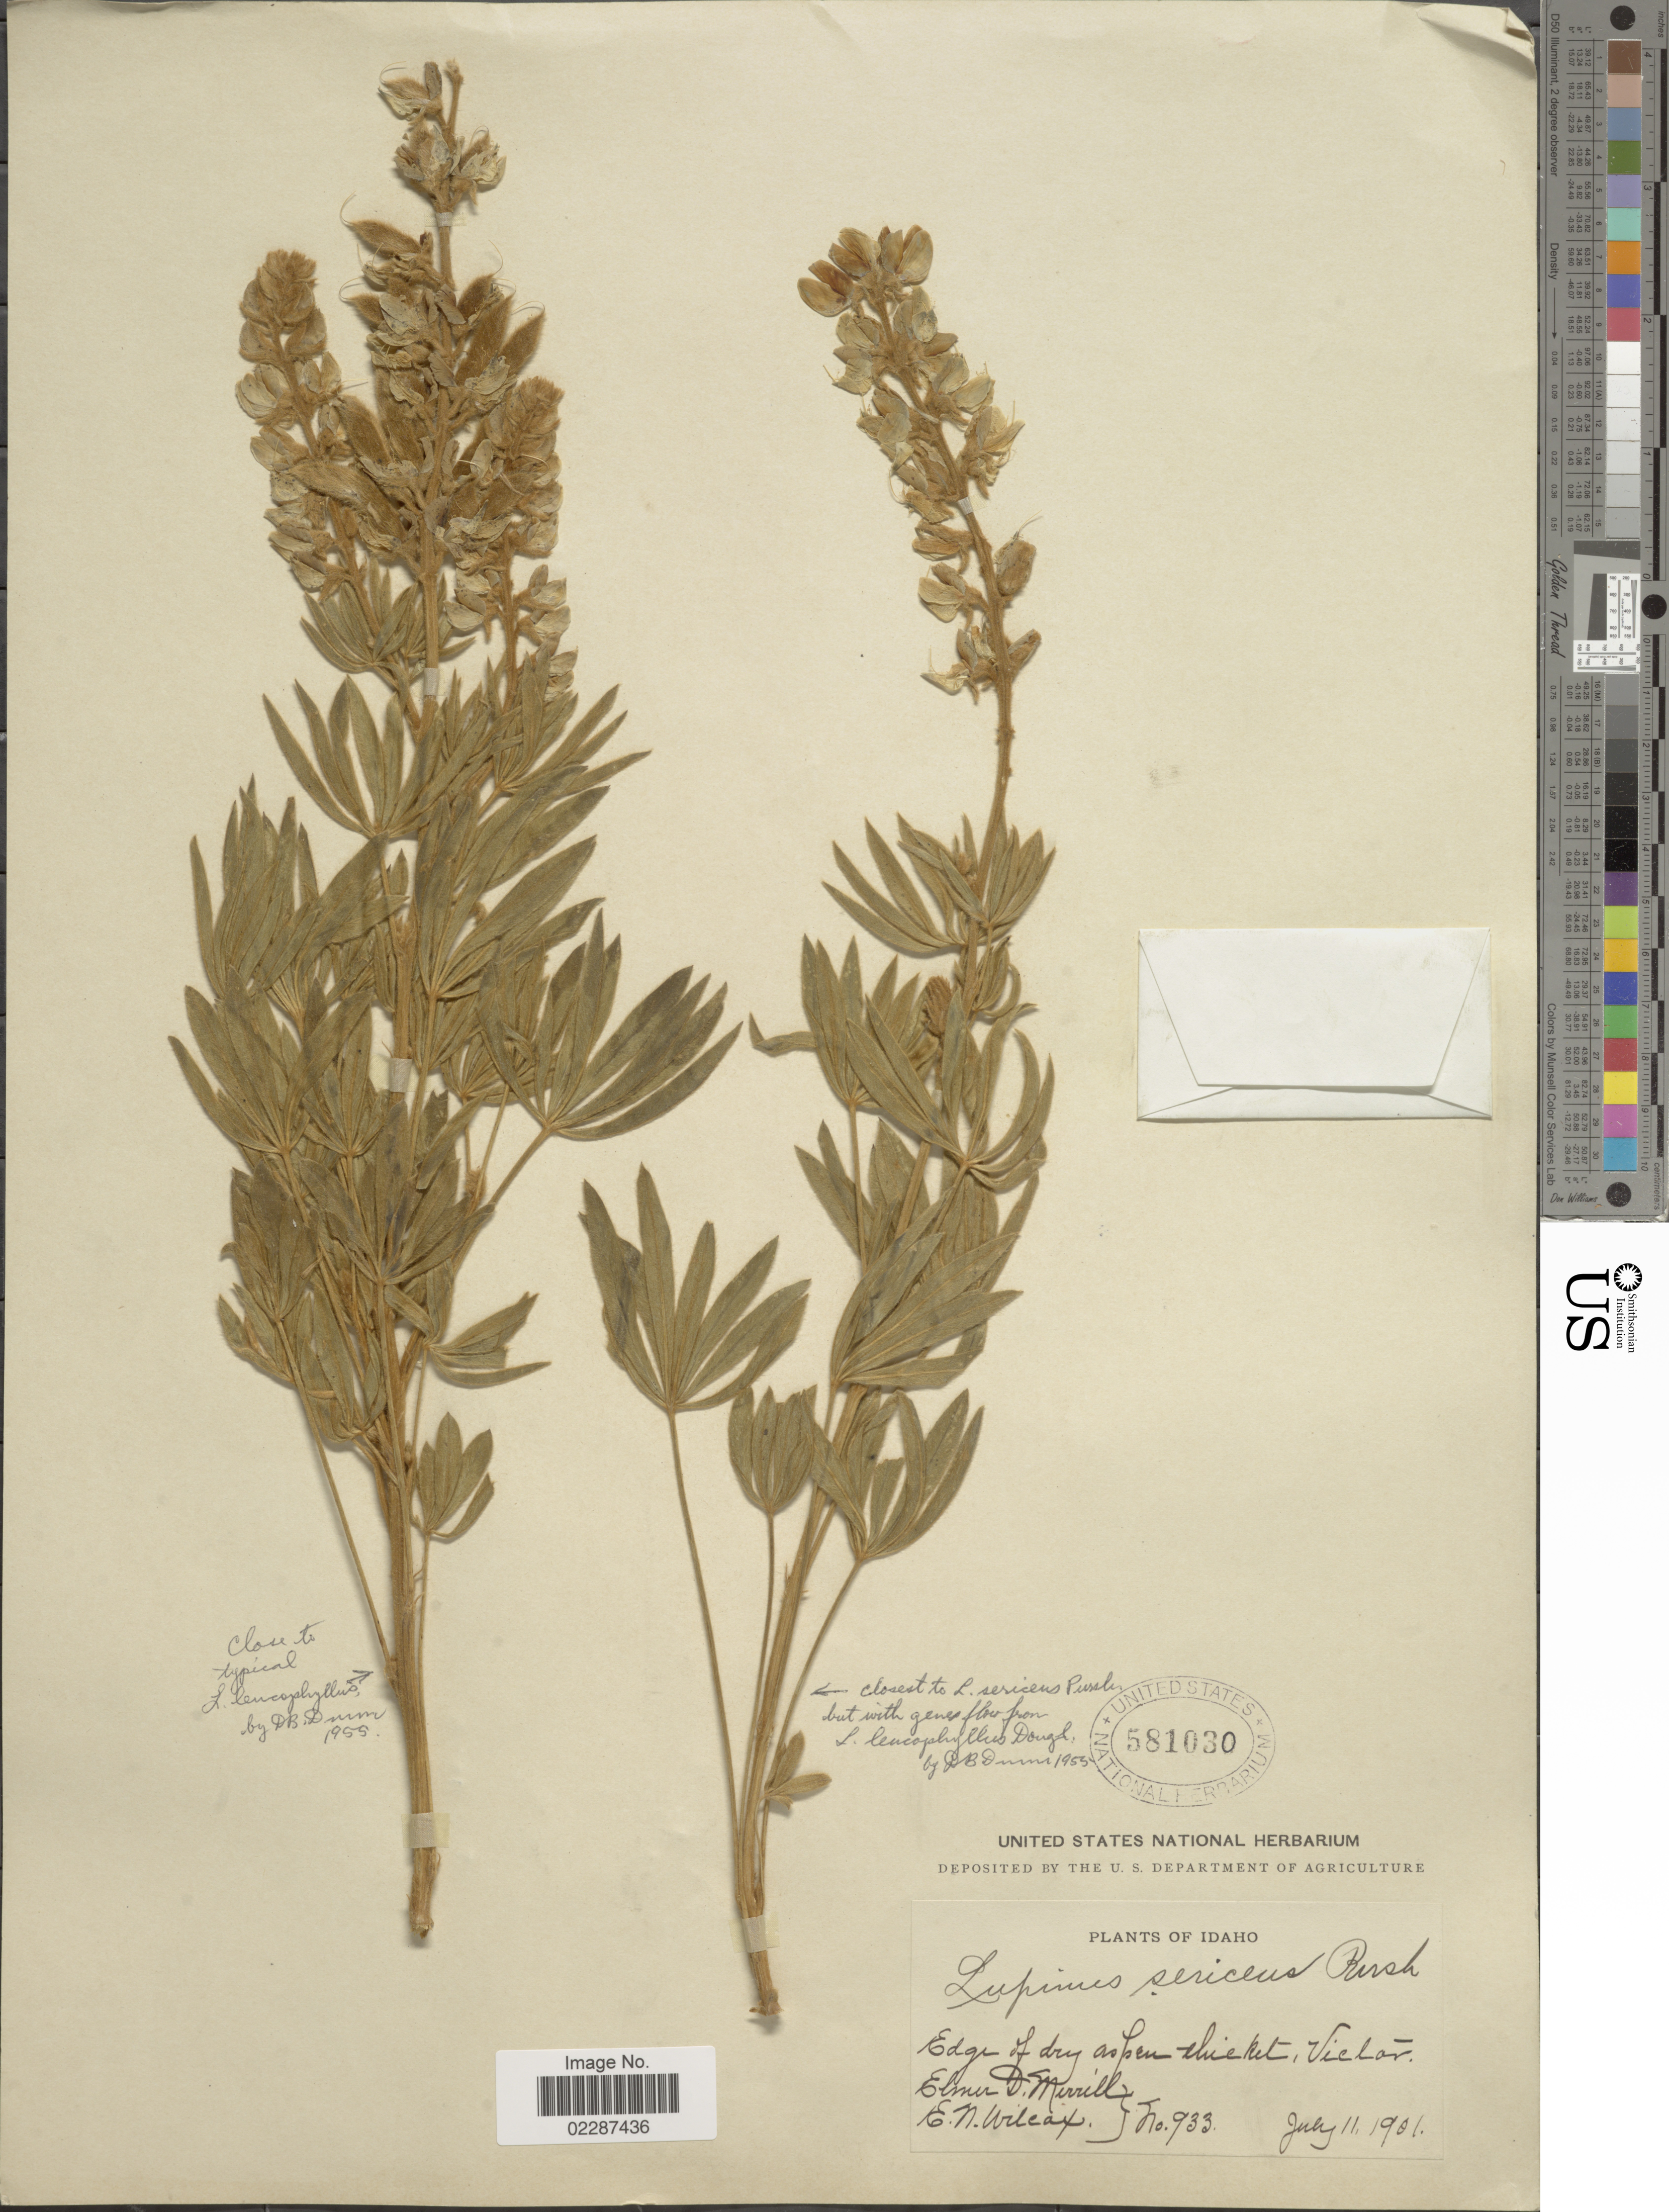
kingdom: Plantae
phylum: Tracheophyta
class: Magnoliopsida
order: Fabales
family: Fabaceae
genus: Lupinus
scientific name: Lupinus sericeus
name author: Pursh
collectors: E. D. Merrill & E. Wilcox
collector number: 933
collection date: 1901-07-11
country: United States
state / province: Idaho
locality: Vielar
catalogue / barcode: US 581030